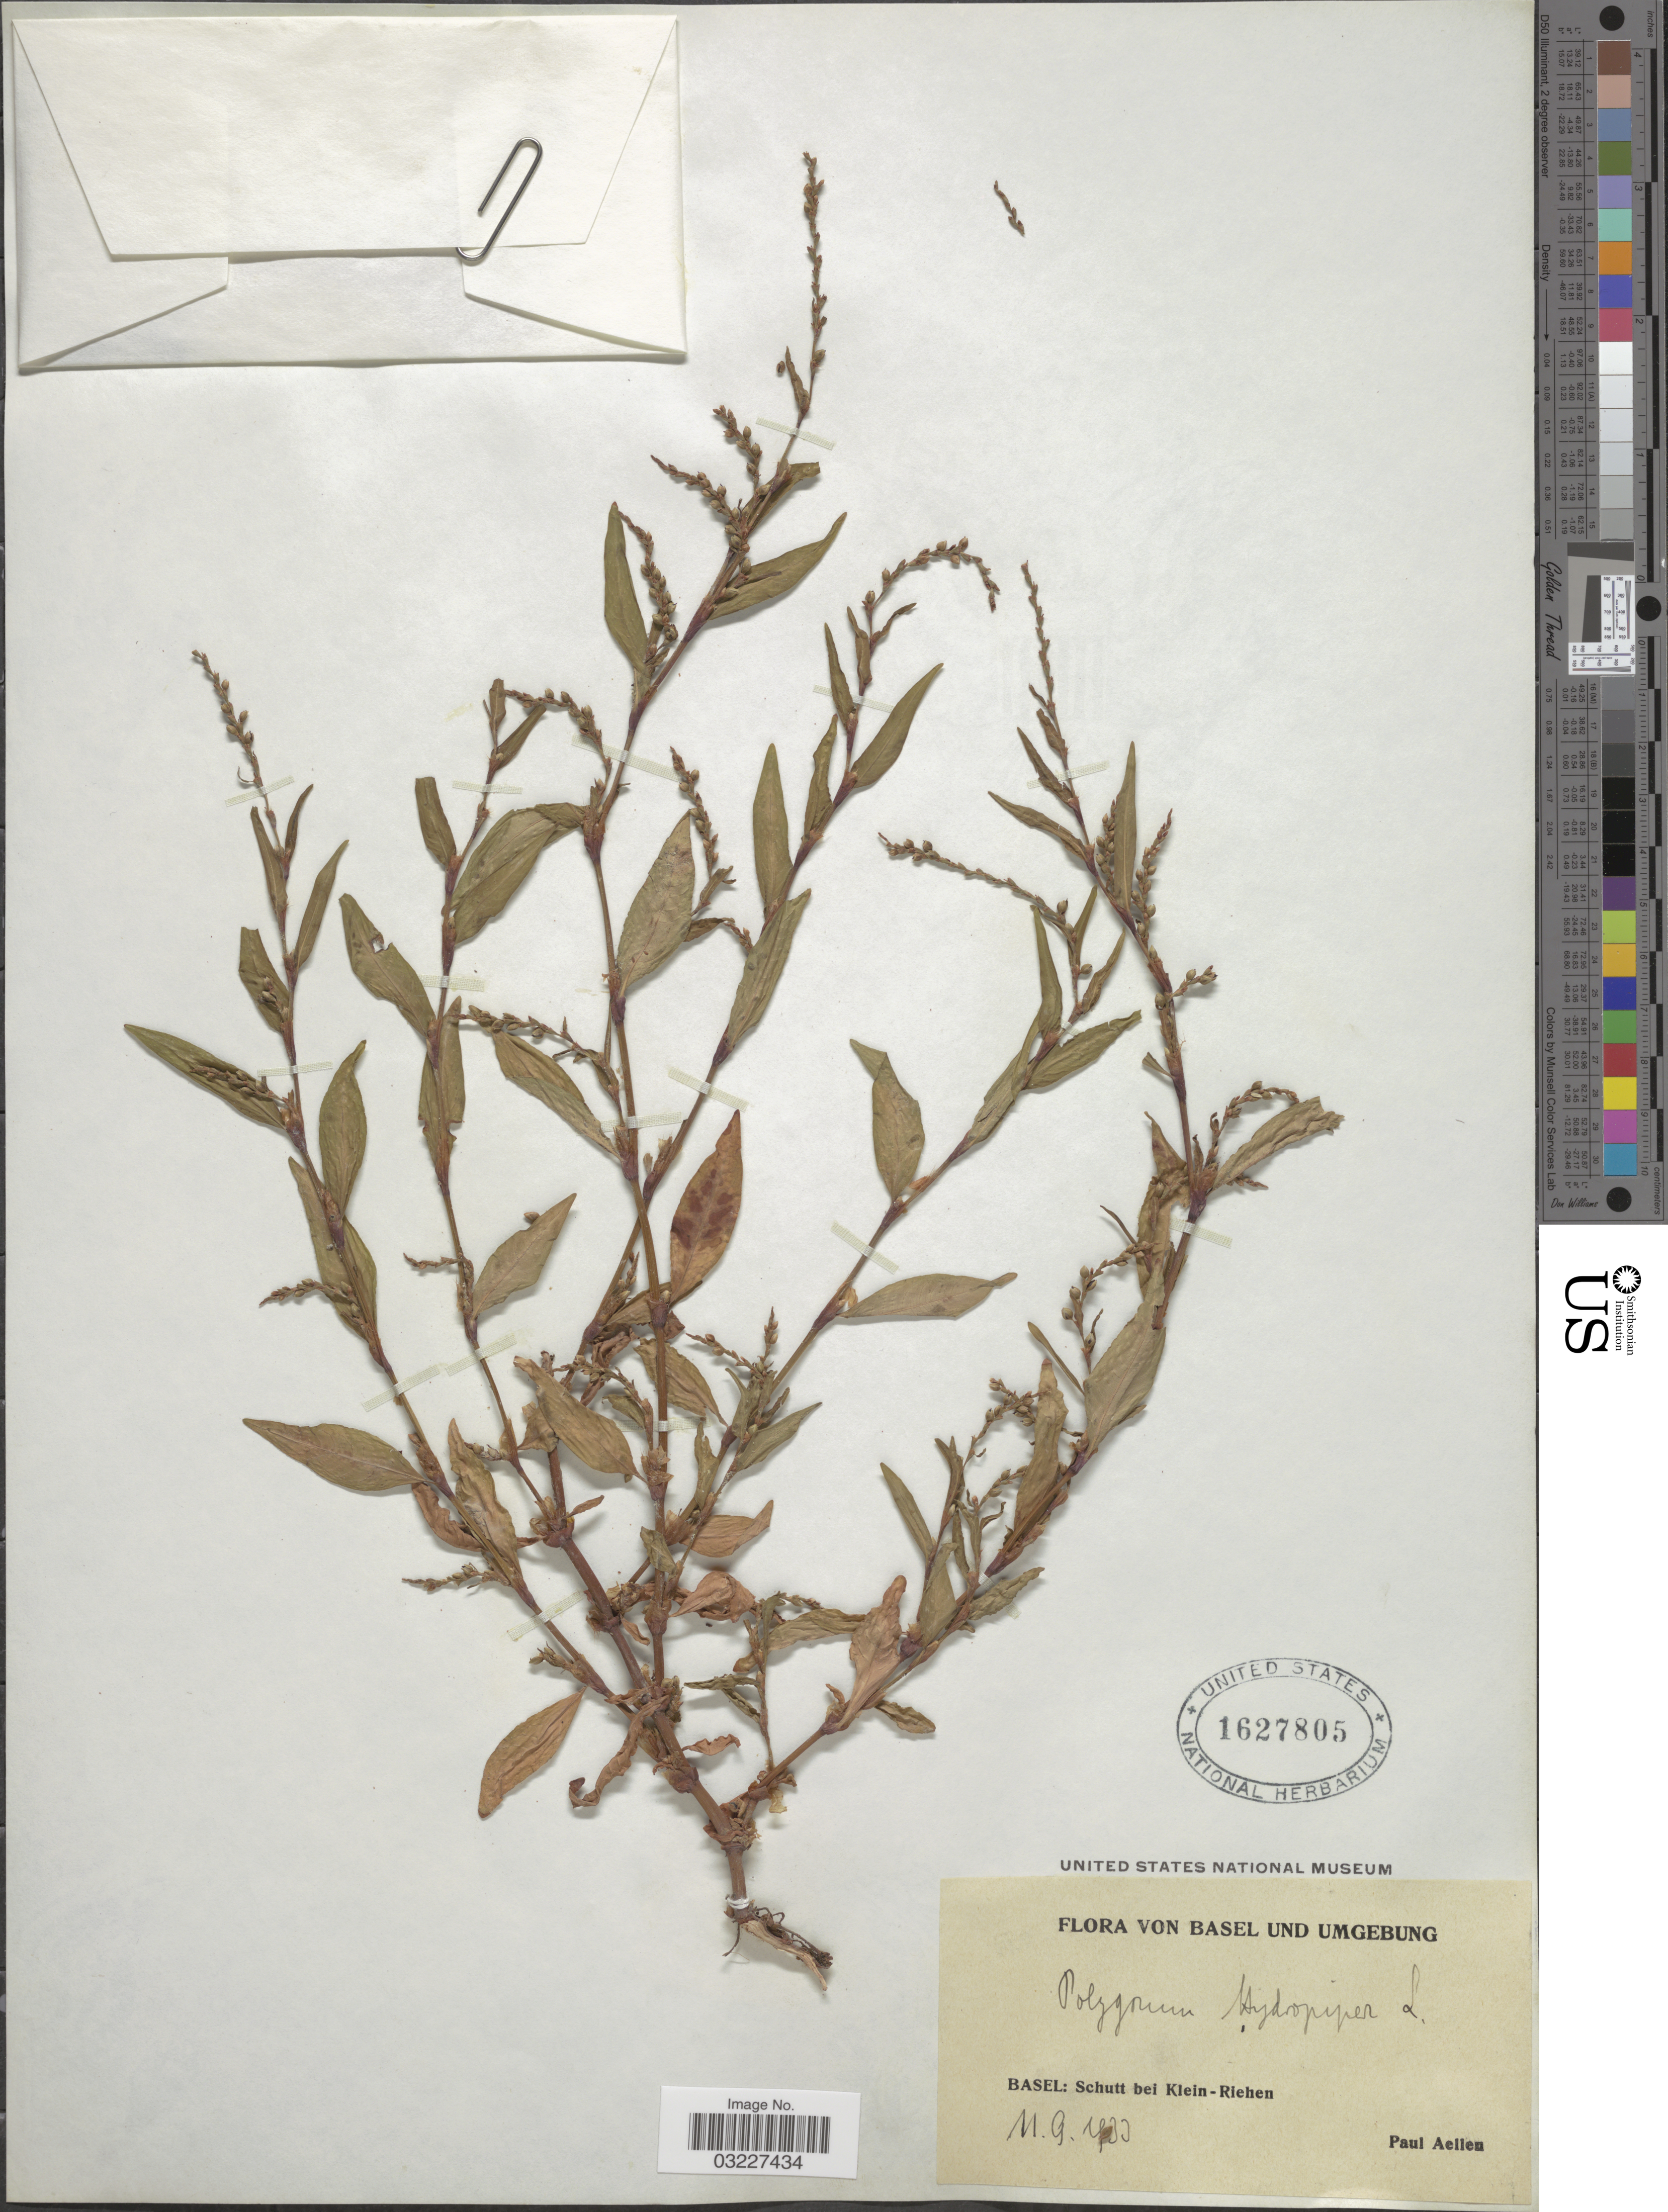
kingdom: Plantae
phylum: Tracheophyta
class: Magnoliopsida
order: Caryophyllales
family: Polygonaceae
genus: Polygonum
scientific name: Polygonum hydropiper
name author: L.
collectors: P. Aellen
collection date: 1933-09-11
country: Switzerland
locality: Basel und Umgebung, Basel: Schutt bei Klein-Riehen.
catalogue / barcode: US 1627805